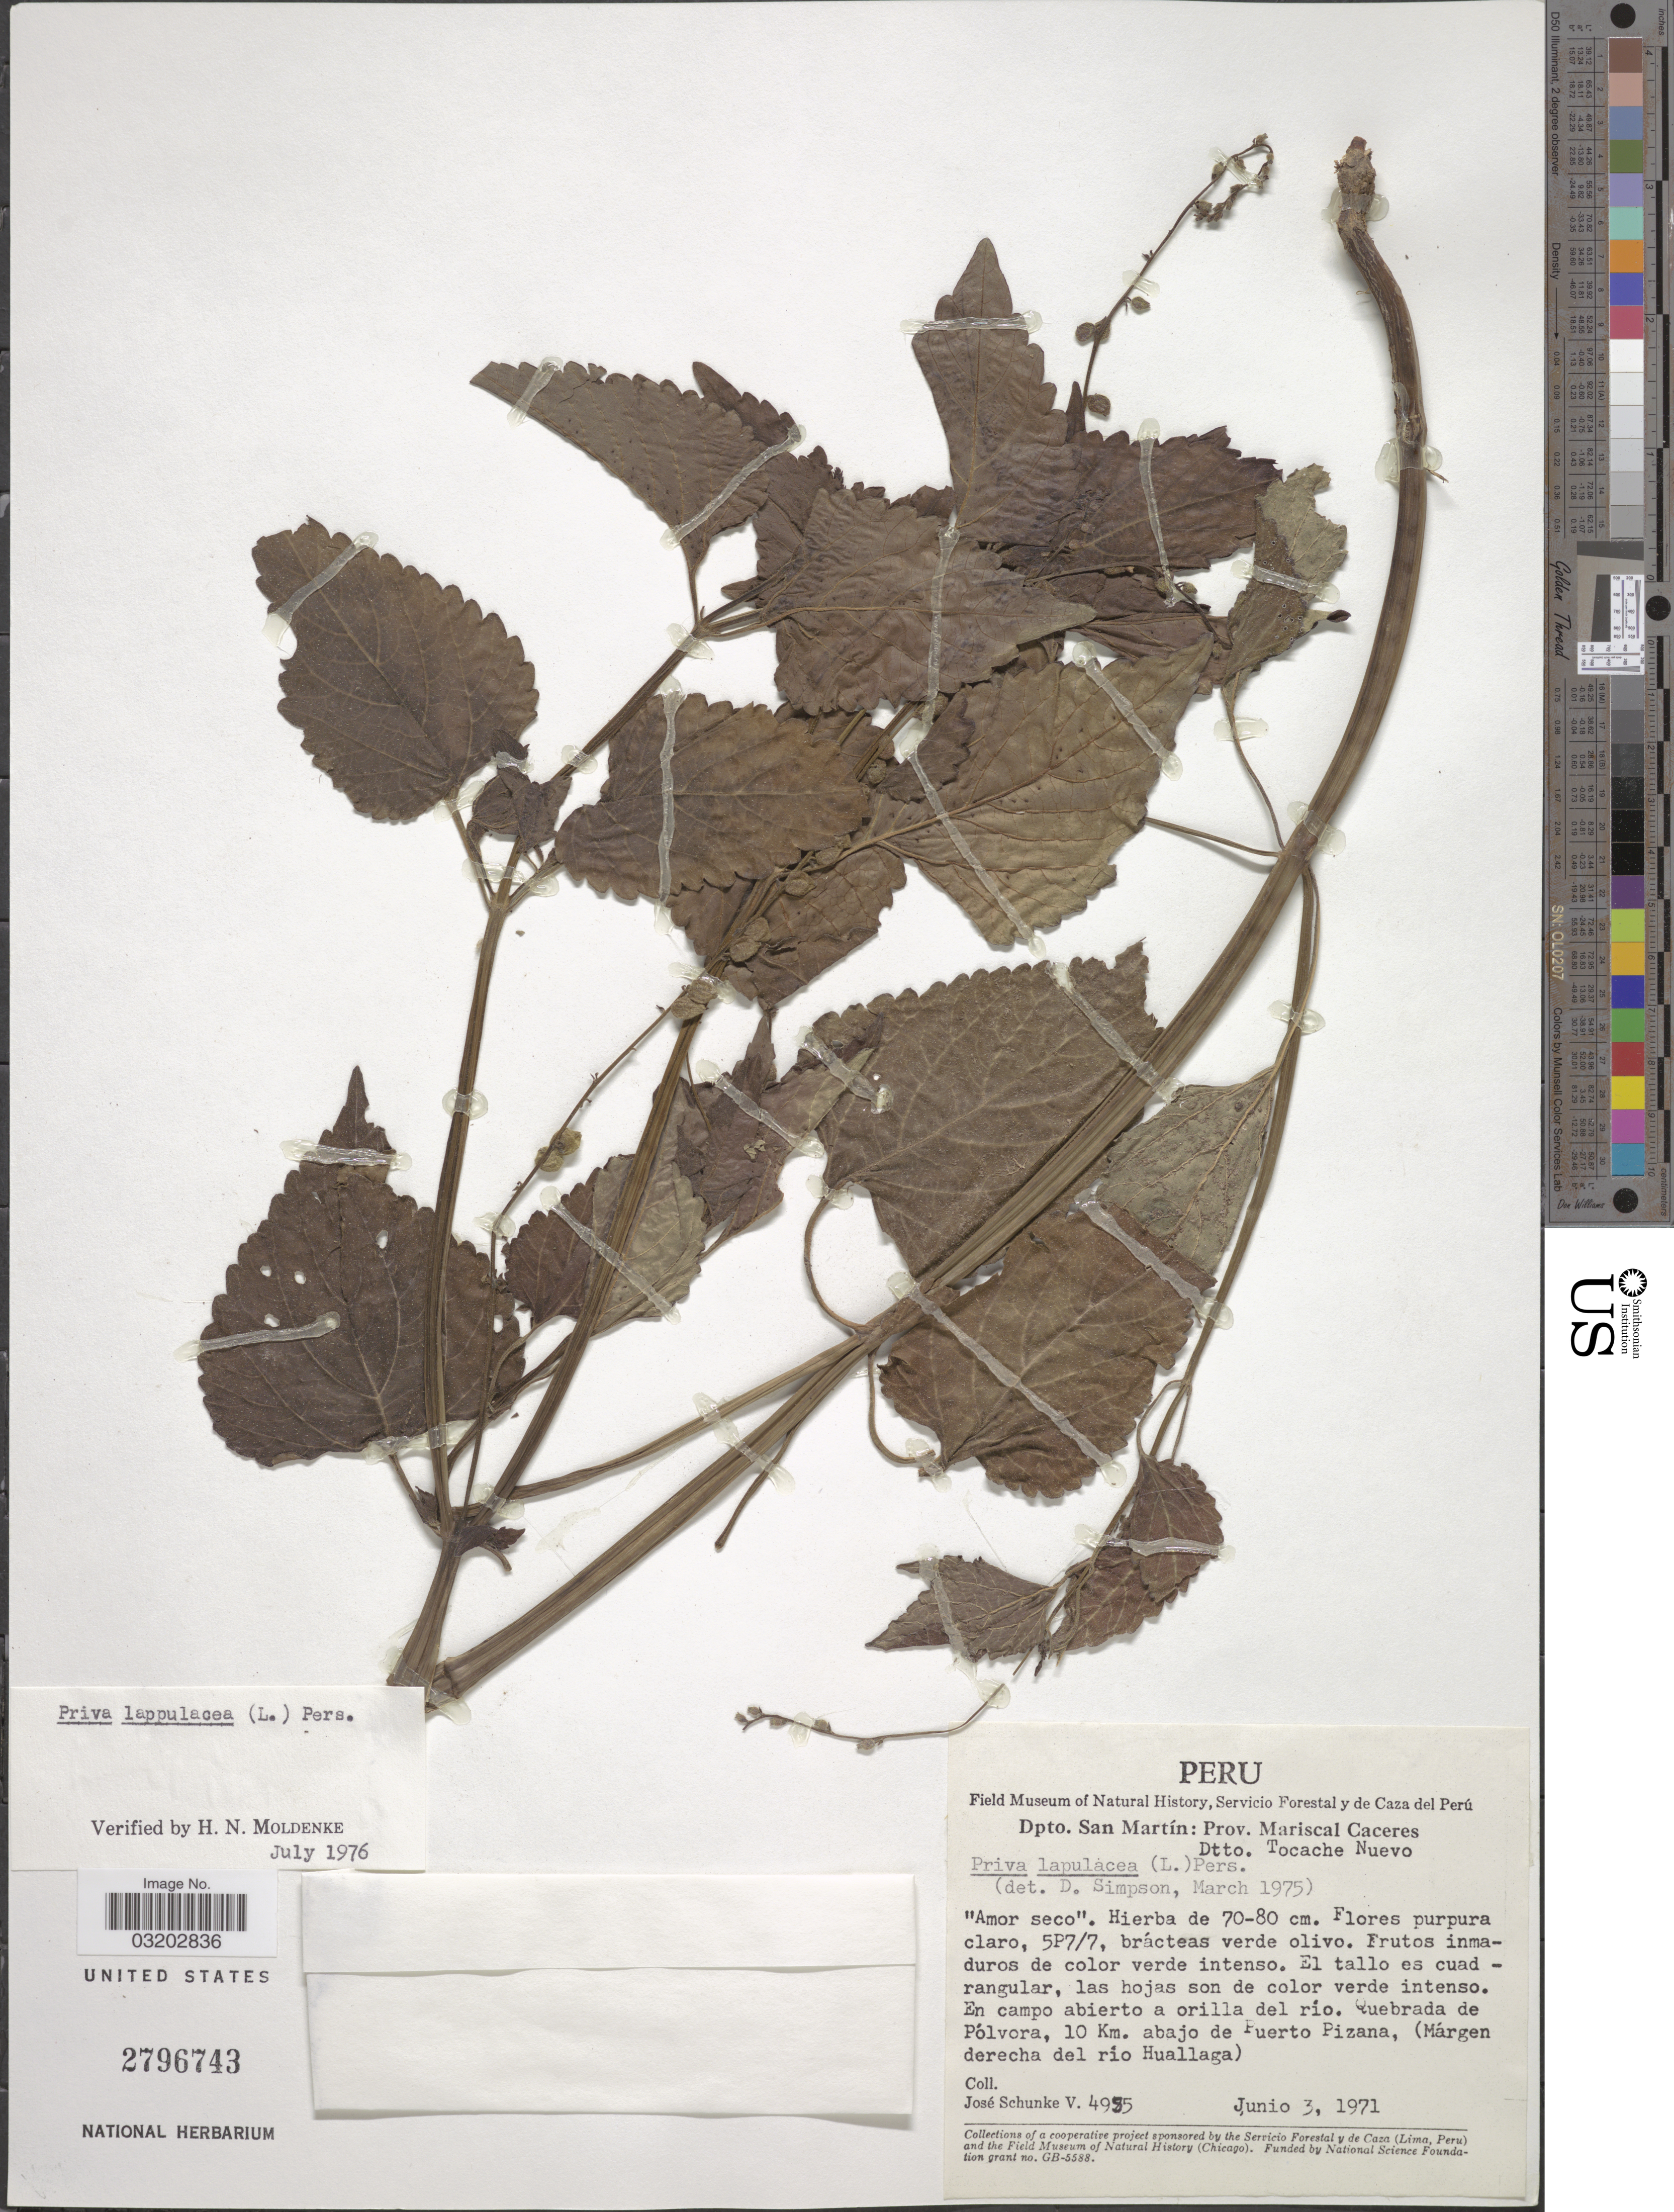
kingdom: Plantae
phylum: Tracheophyta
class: Magnoliopsida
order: Lamiales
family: Verbenaceae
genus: Priva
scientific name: Priva lappulacea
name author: (L.) Pers.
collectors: J. Schunke Vigo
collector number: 4955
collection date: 1971-06-03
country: Peru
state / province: San Martín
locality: Dpto. San Martín: Prov. Mariscal Caceres. Dtto. Tocache Nuevo. En campo abierto a orilla del río. Quebrada de Pólvora, 10 Km. abajo de Puerto Pizana, (Márgen derecha del río Huallaga).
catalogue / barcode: US 2796743